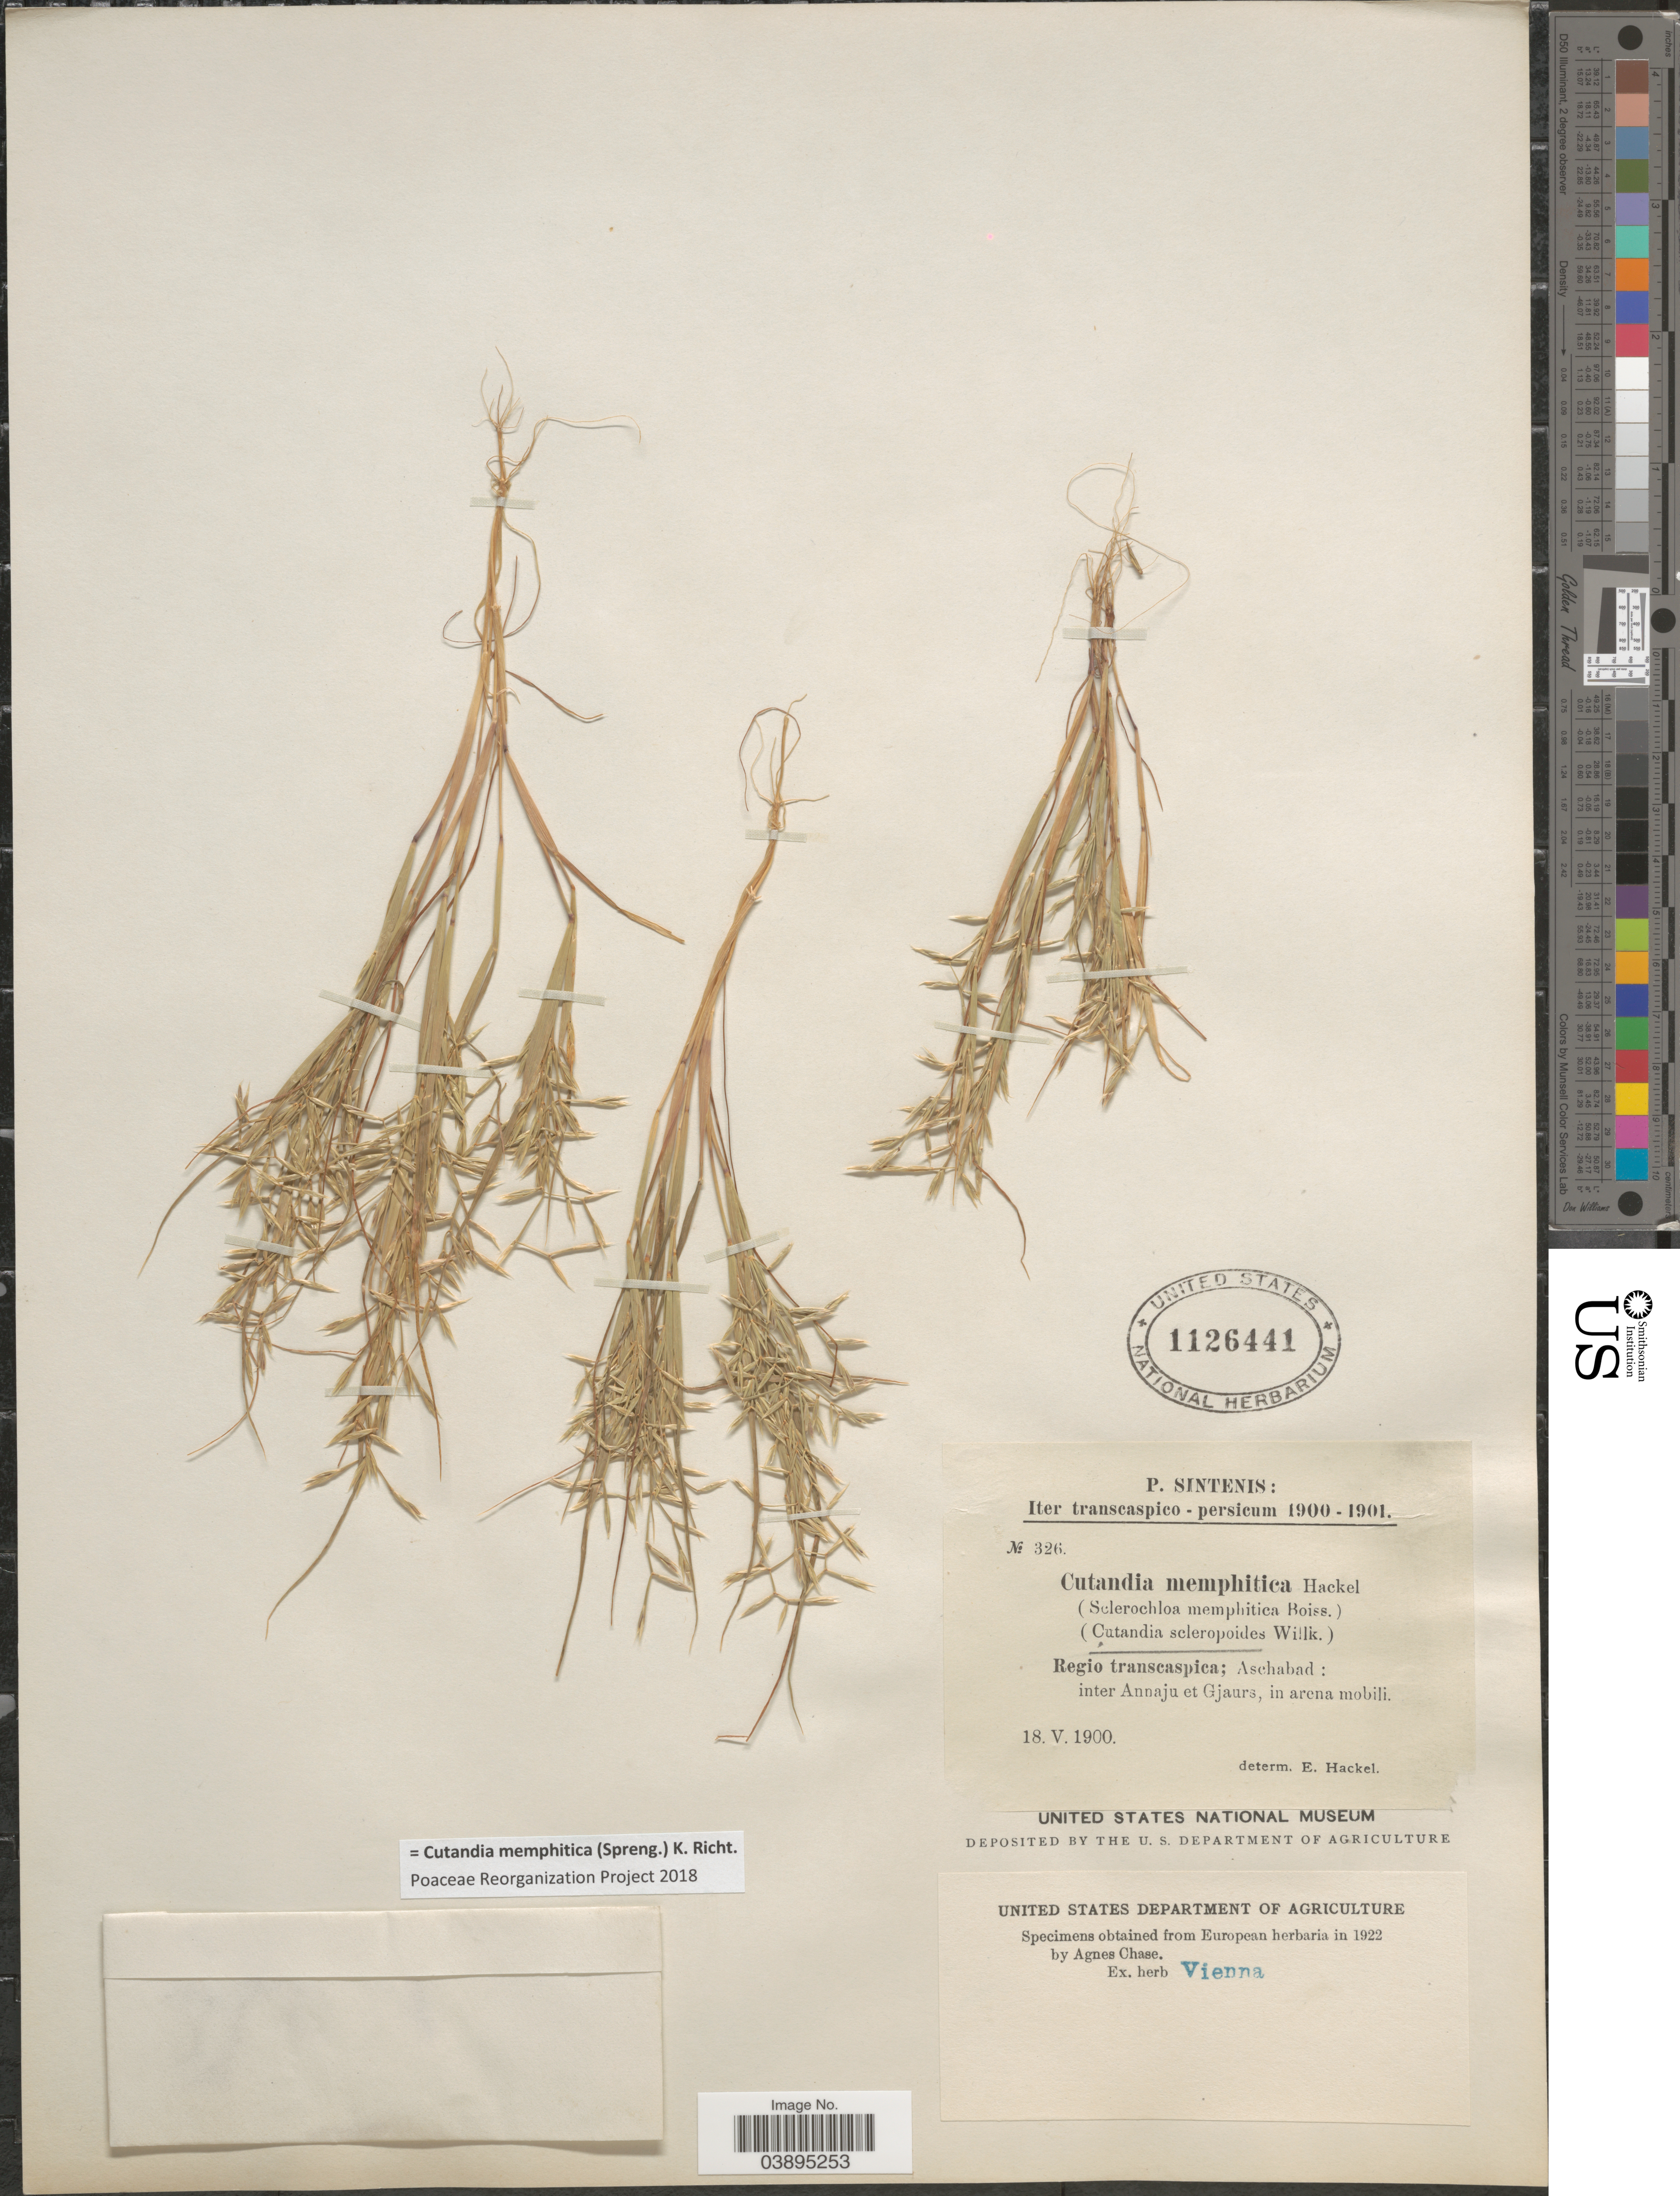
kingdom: Plantae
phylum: Tracheophyta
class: Liliopsida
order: Poales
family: Poaceae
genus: Cutandia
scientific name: Cutandia memphitica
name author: (Spreng.) K. Richt.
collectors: P. Sintenis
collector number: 326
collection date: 1900-05-18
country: Iran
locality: Iter transcaspico - persicum. Regio transcaspica: Aschabad: inter Annaju et Gjaurs, in arena mobili.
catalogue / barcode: US 1126441